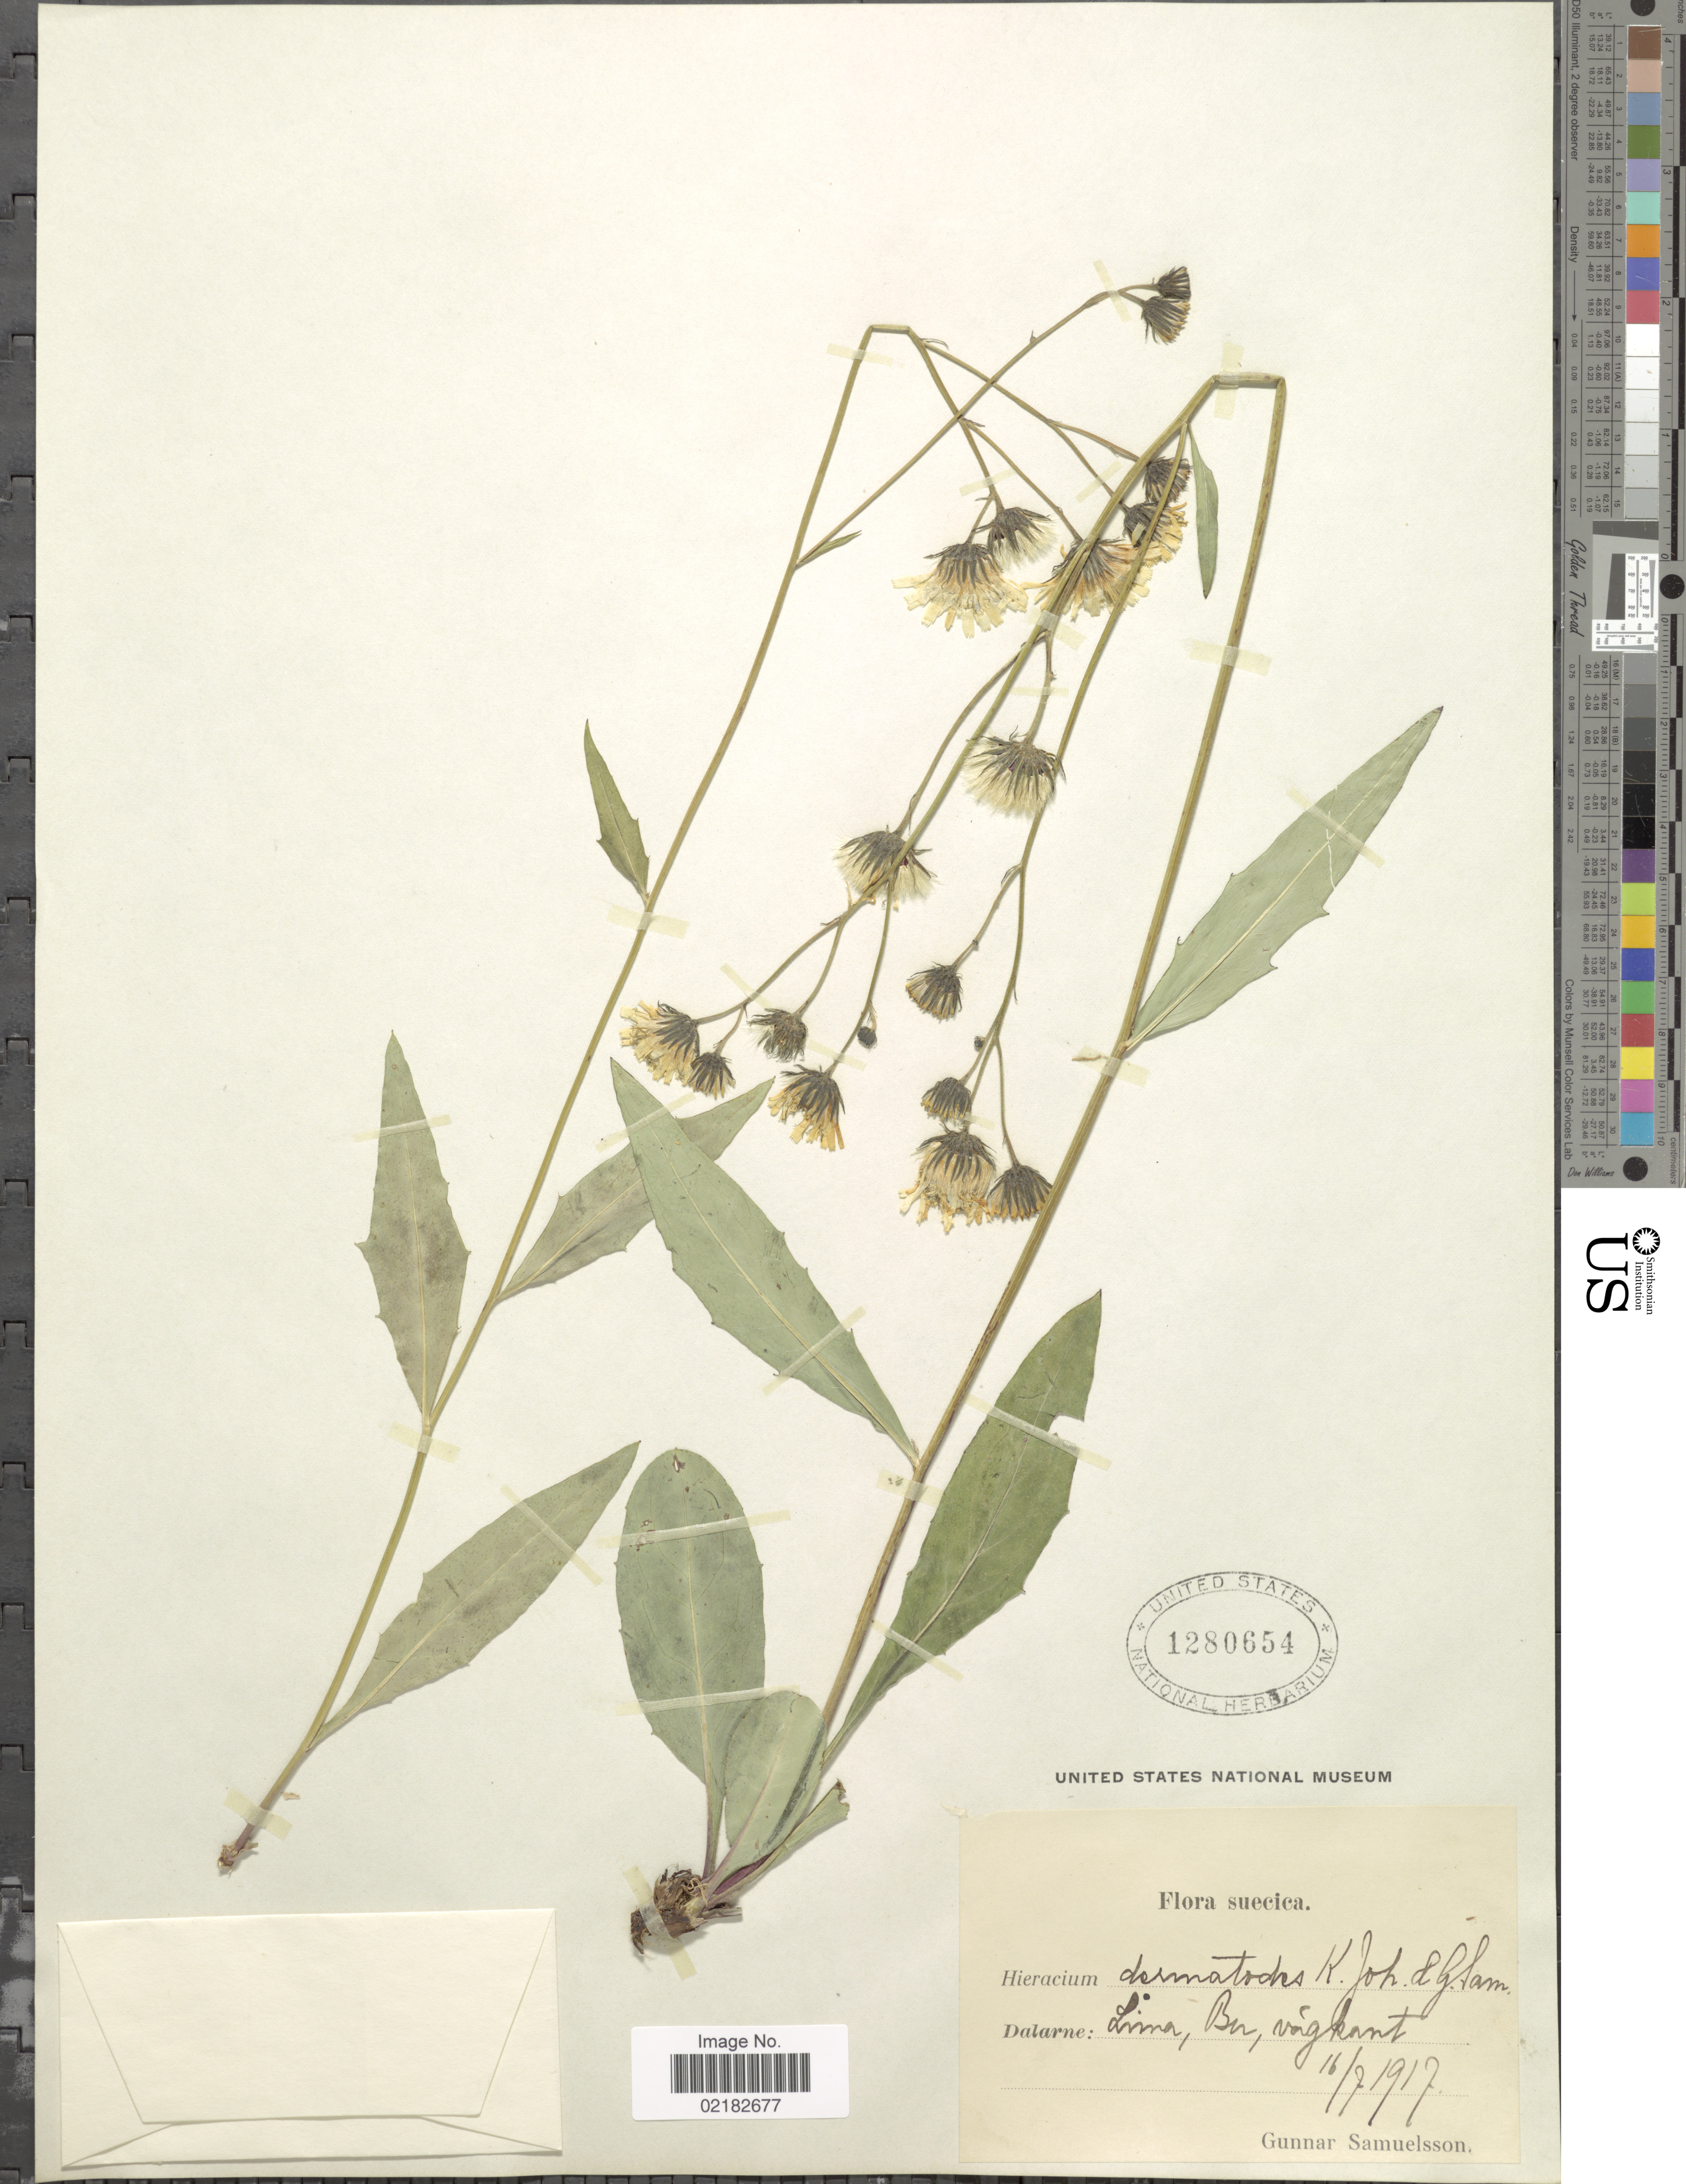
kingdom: Plantae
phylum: Tracheophyta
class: Magnoliopsida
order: Asterales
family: Asteraceae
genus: Hieracium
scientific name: Hieracium dermatodes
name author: Johanss. & Sam.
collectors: G. Samuelsson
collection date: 1917-07-16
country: Sweden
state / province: Dalarna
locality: Lima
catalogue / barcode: US 1280654